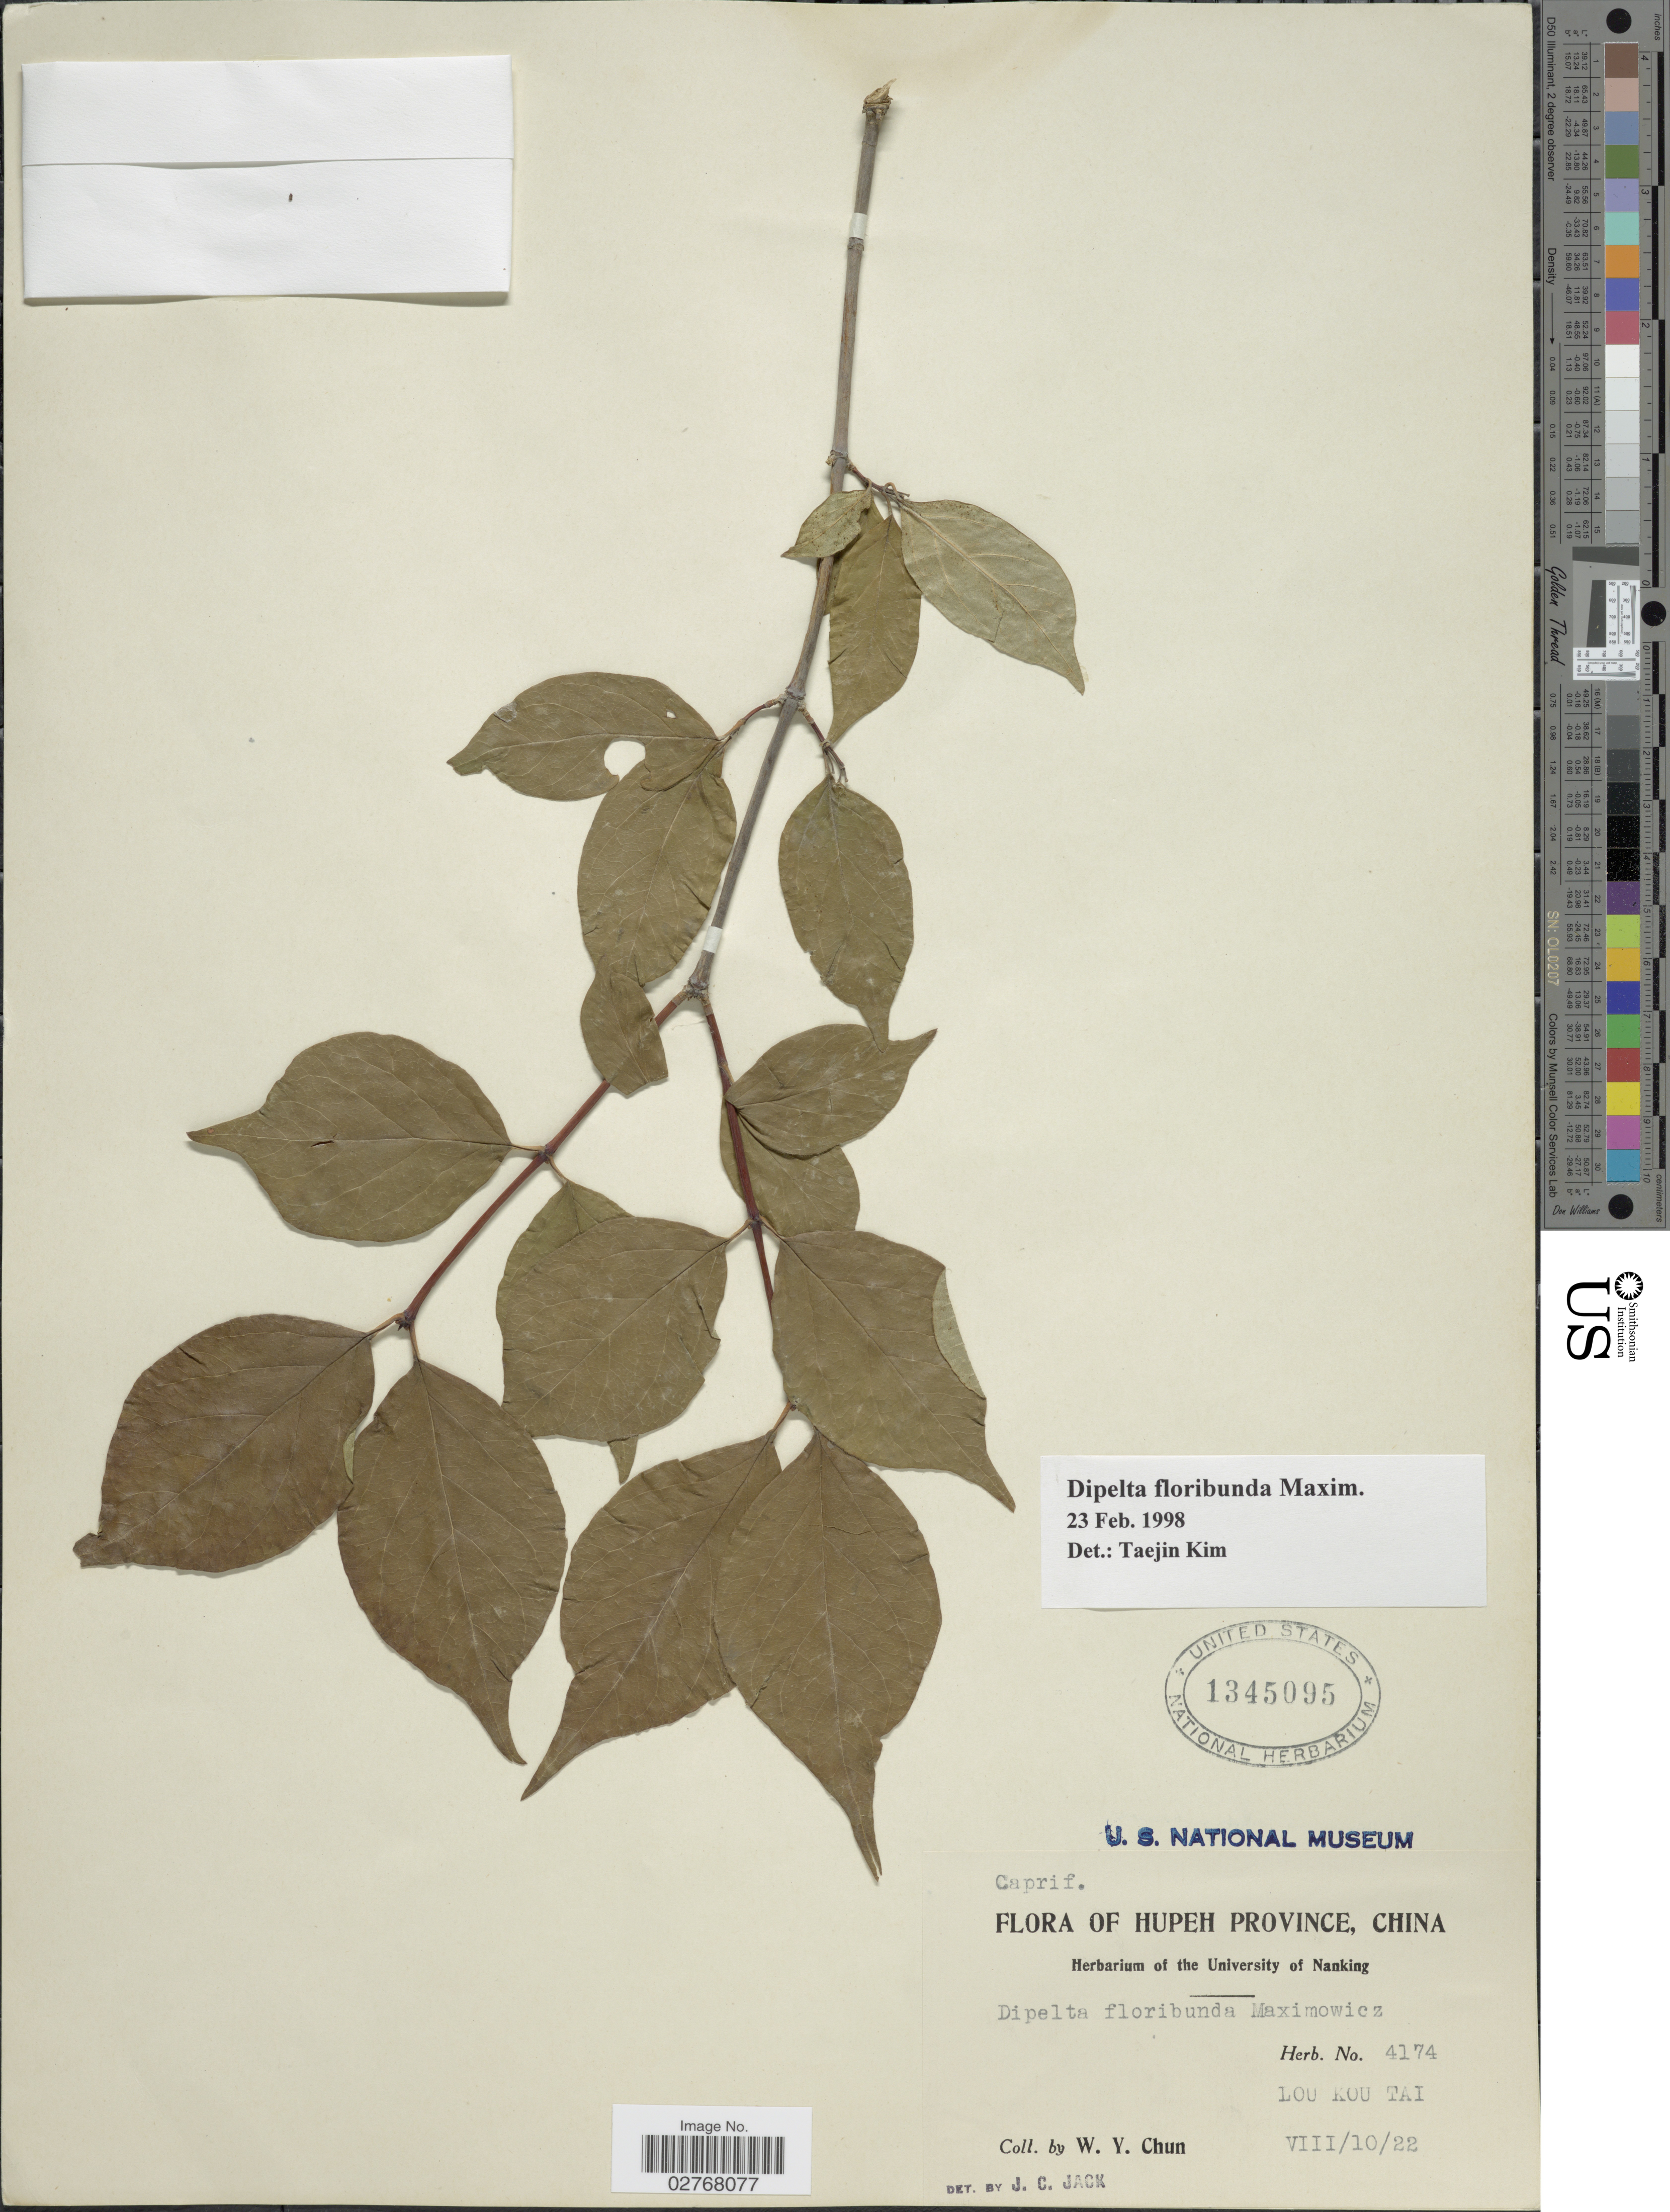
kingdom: Plantae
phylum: Tracheophyta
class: Magnoliopsida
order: Dipsacales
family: Caprifoliaceae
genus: Dipelta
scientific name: Dipelta floribunda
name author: Maxim.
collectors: W. Y. Chun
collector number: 4174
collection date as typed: Transcribed d/m/y: 10/8/22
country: China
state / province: Hubei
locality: Hupeh Province, Lou Kou Tai.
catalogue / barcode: US 1345095